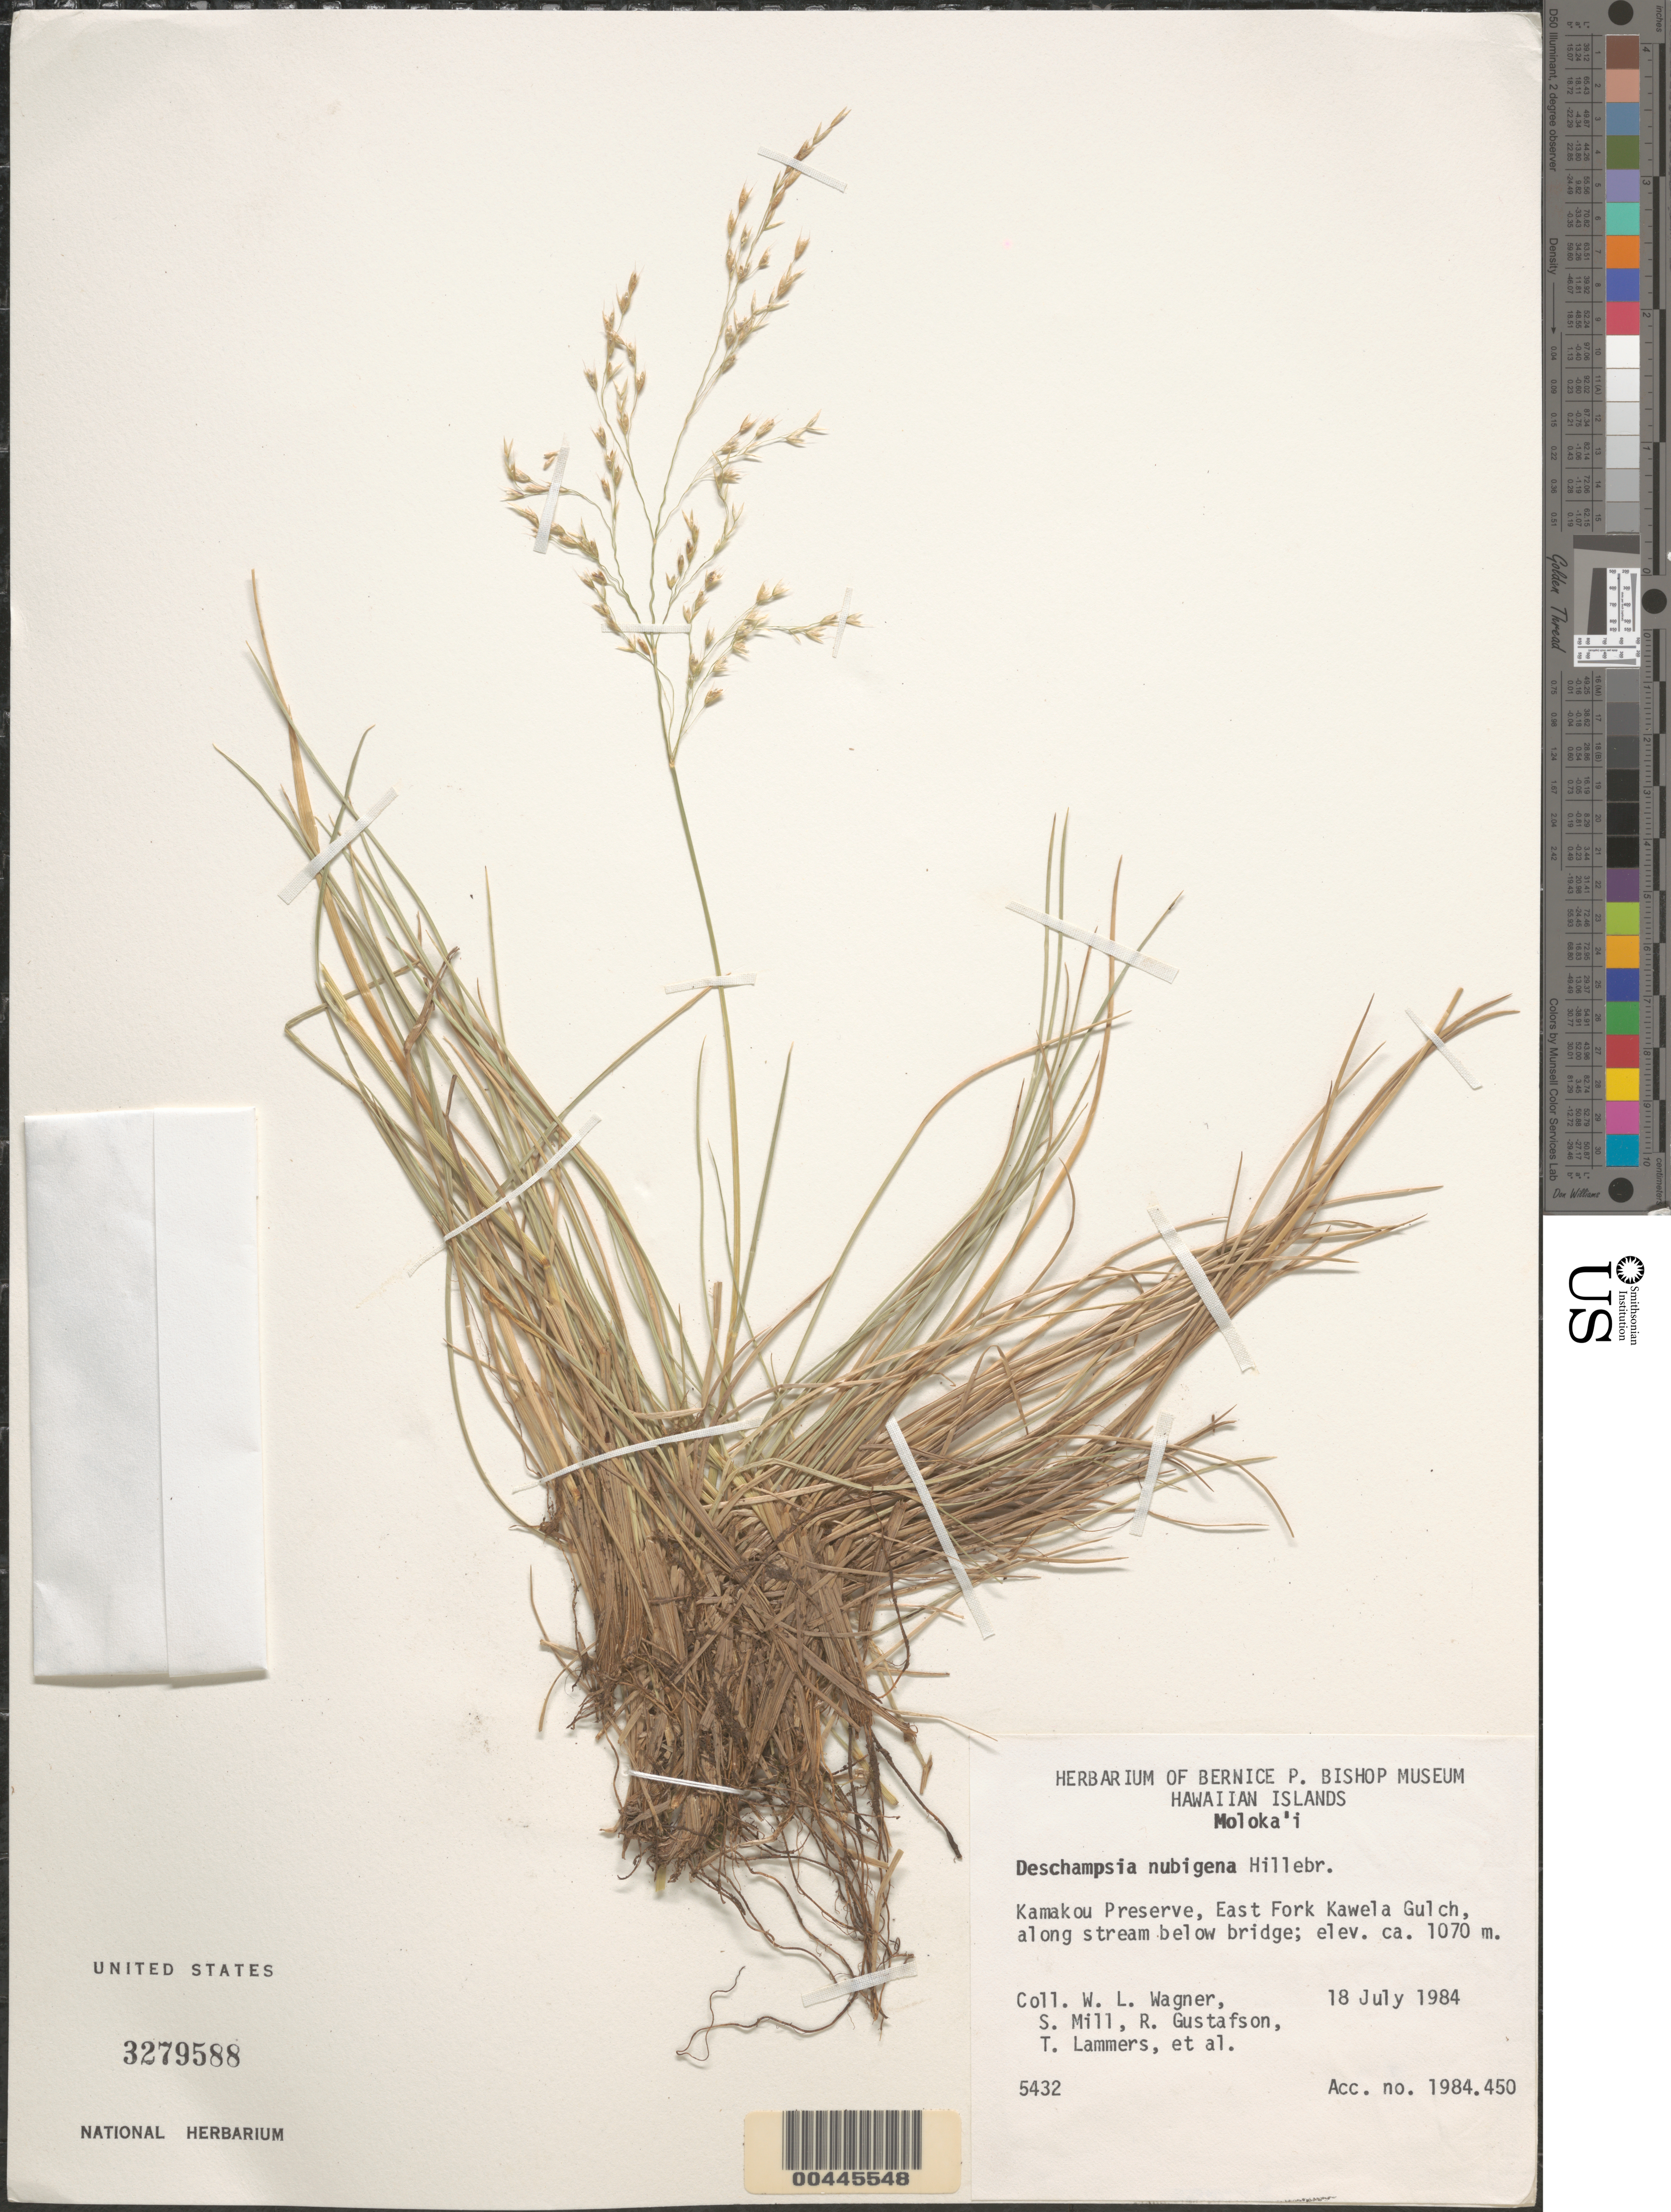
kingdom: Plantae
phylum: Tracheophyta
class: Liliopsida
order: Poales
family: Poaceae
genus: Deschampsia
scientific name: Deschampsia nubigena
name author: Hillebr.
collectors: W. L. Wagner, S. W. Miller, R. Gustafson & T. G. Lammers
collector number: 5432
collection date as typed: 18 Jul 1984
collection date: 1984-07-18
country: United States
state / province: Hawaii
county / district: Maui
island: Moloka'i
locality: Kamakou Preserve, E Fork Kawela Gulch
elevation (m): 1070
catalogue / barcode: US 3279588